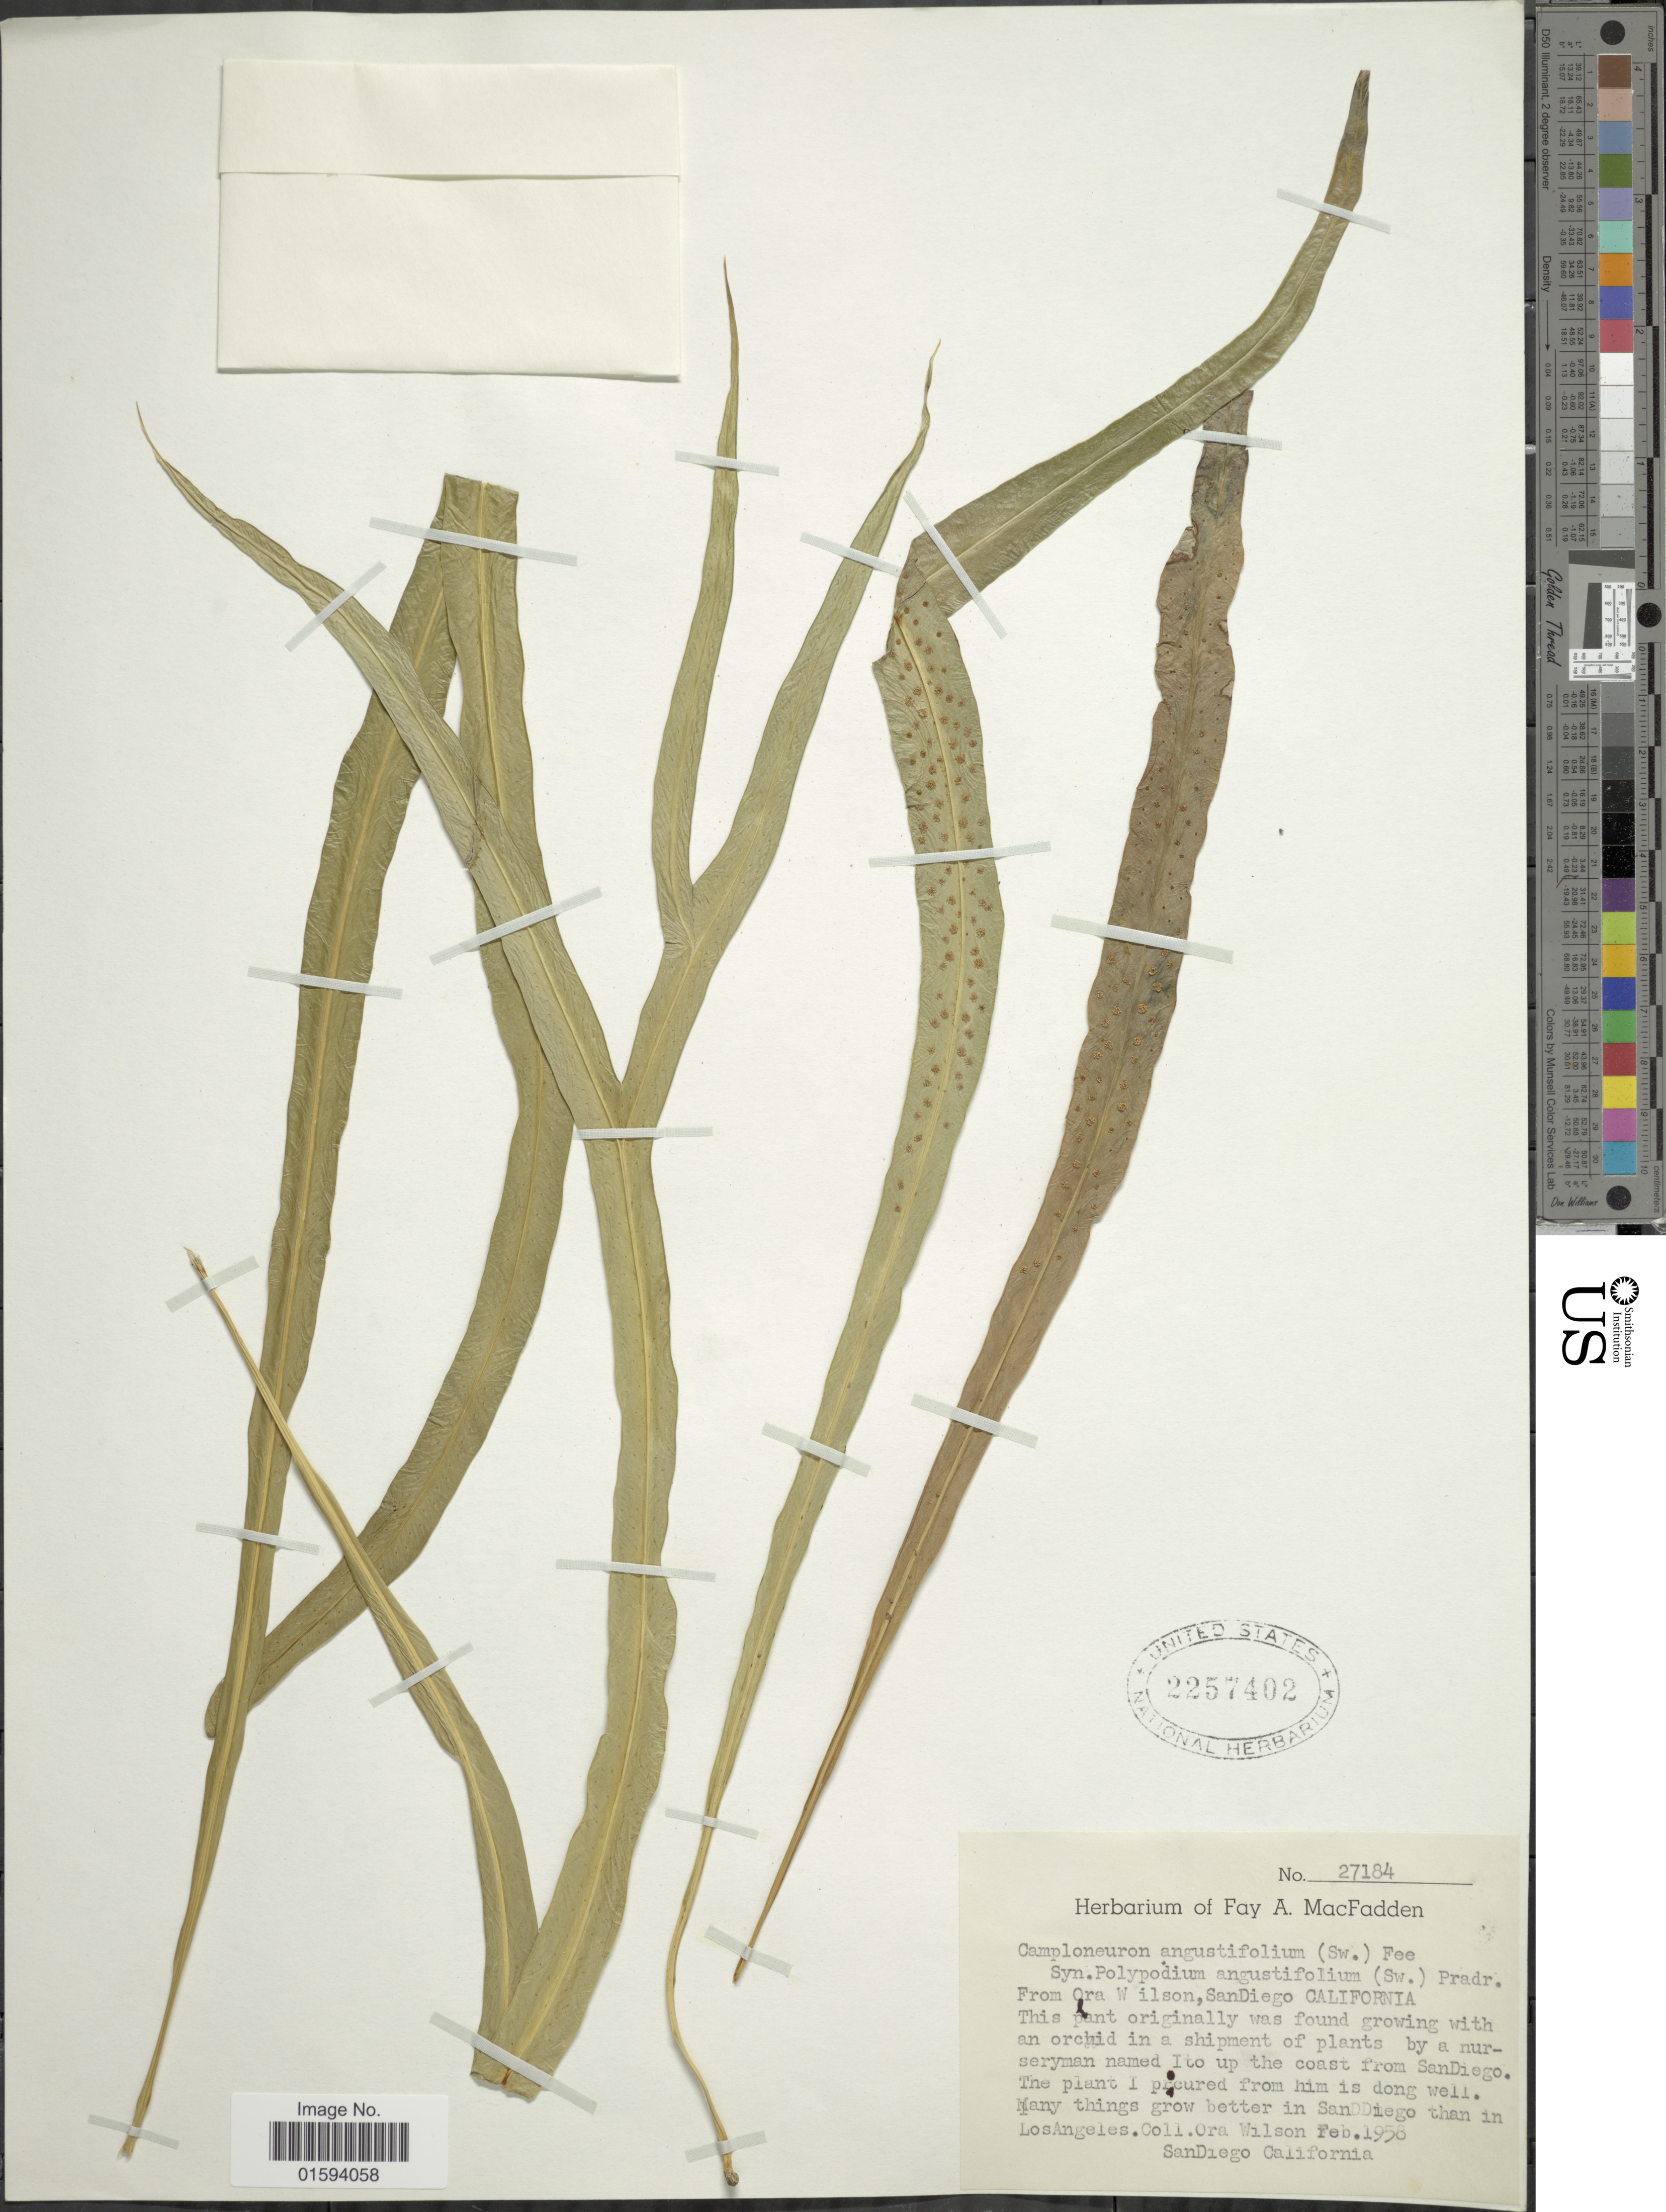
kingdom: Plantae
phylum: Tracheophyta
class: Polypodiopsida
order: Polypodiales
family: Polypodiaceae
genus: Polypodium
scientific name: Polypodium angustifolium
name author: Sw.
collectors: O. Wilson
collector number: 27184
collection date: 1958-02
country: United States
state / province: California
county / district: San Diego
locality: San Diego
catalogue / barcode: US 2257402